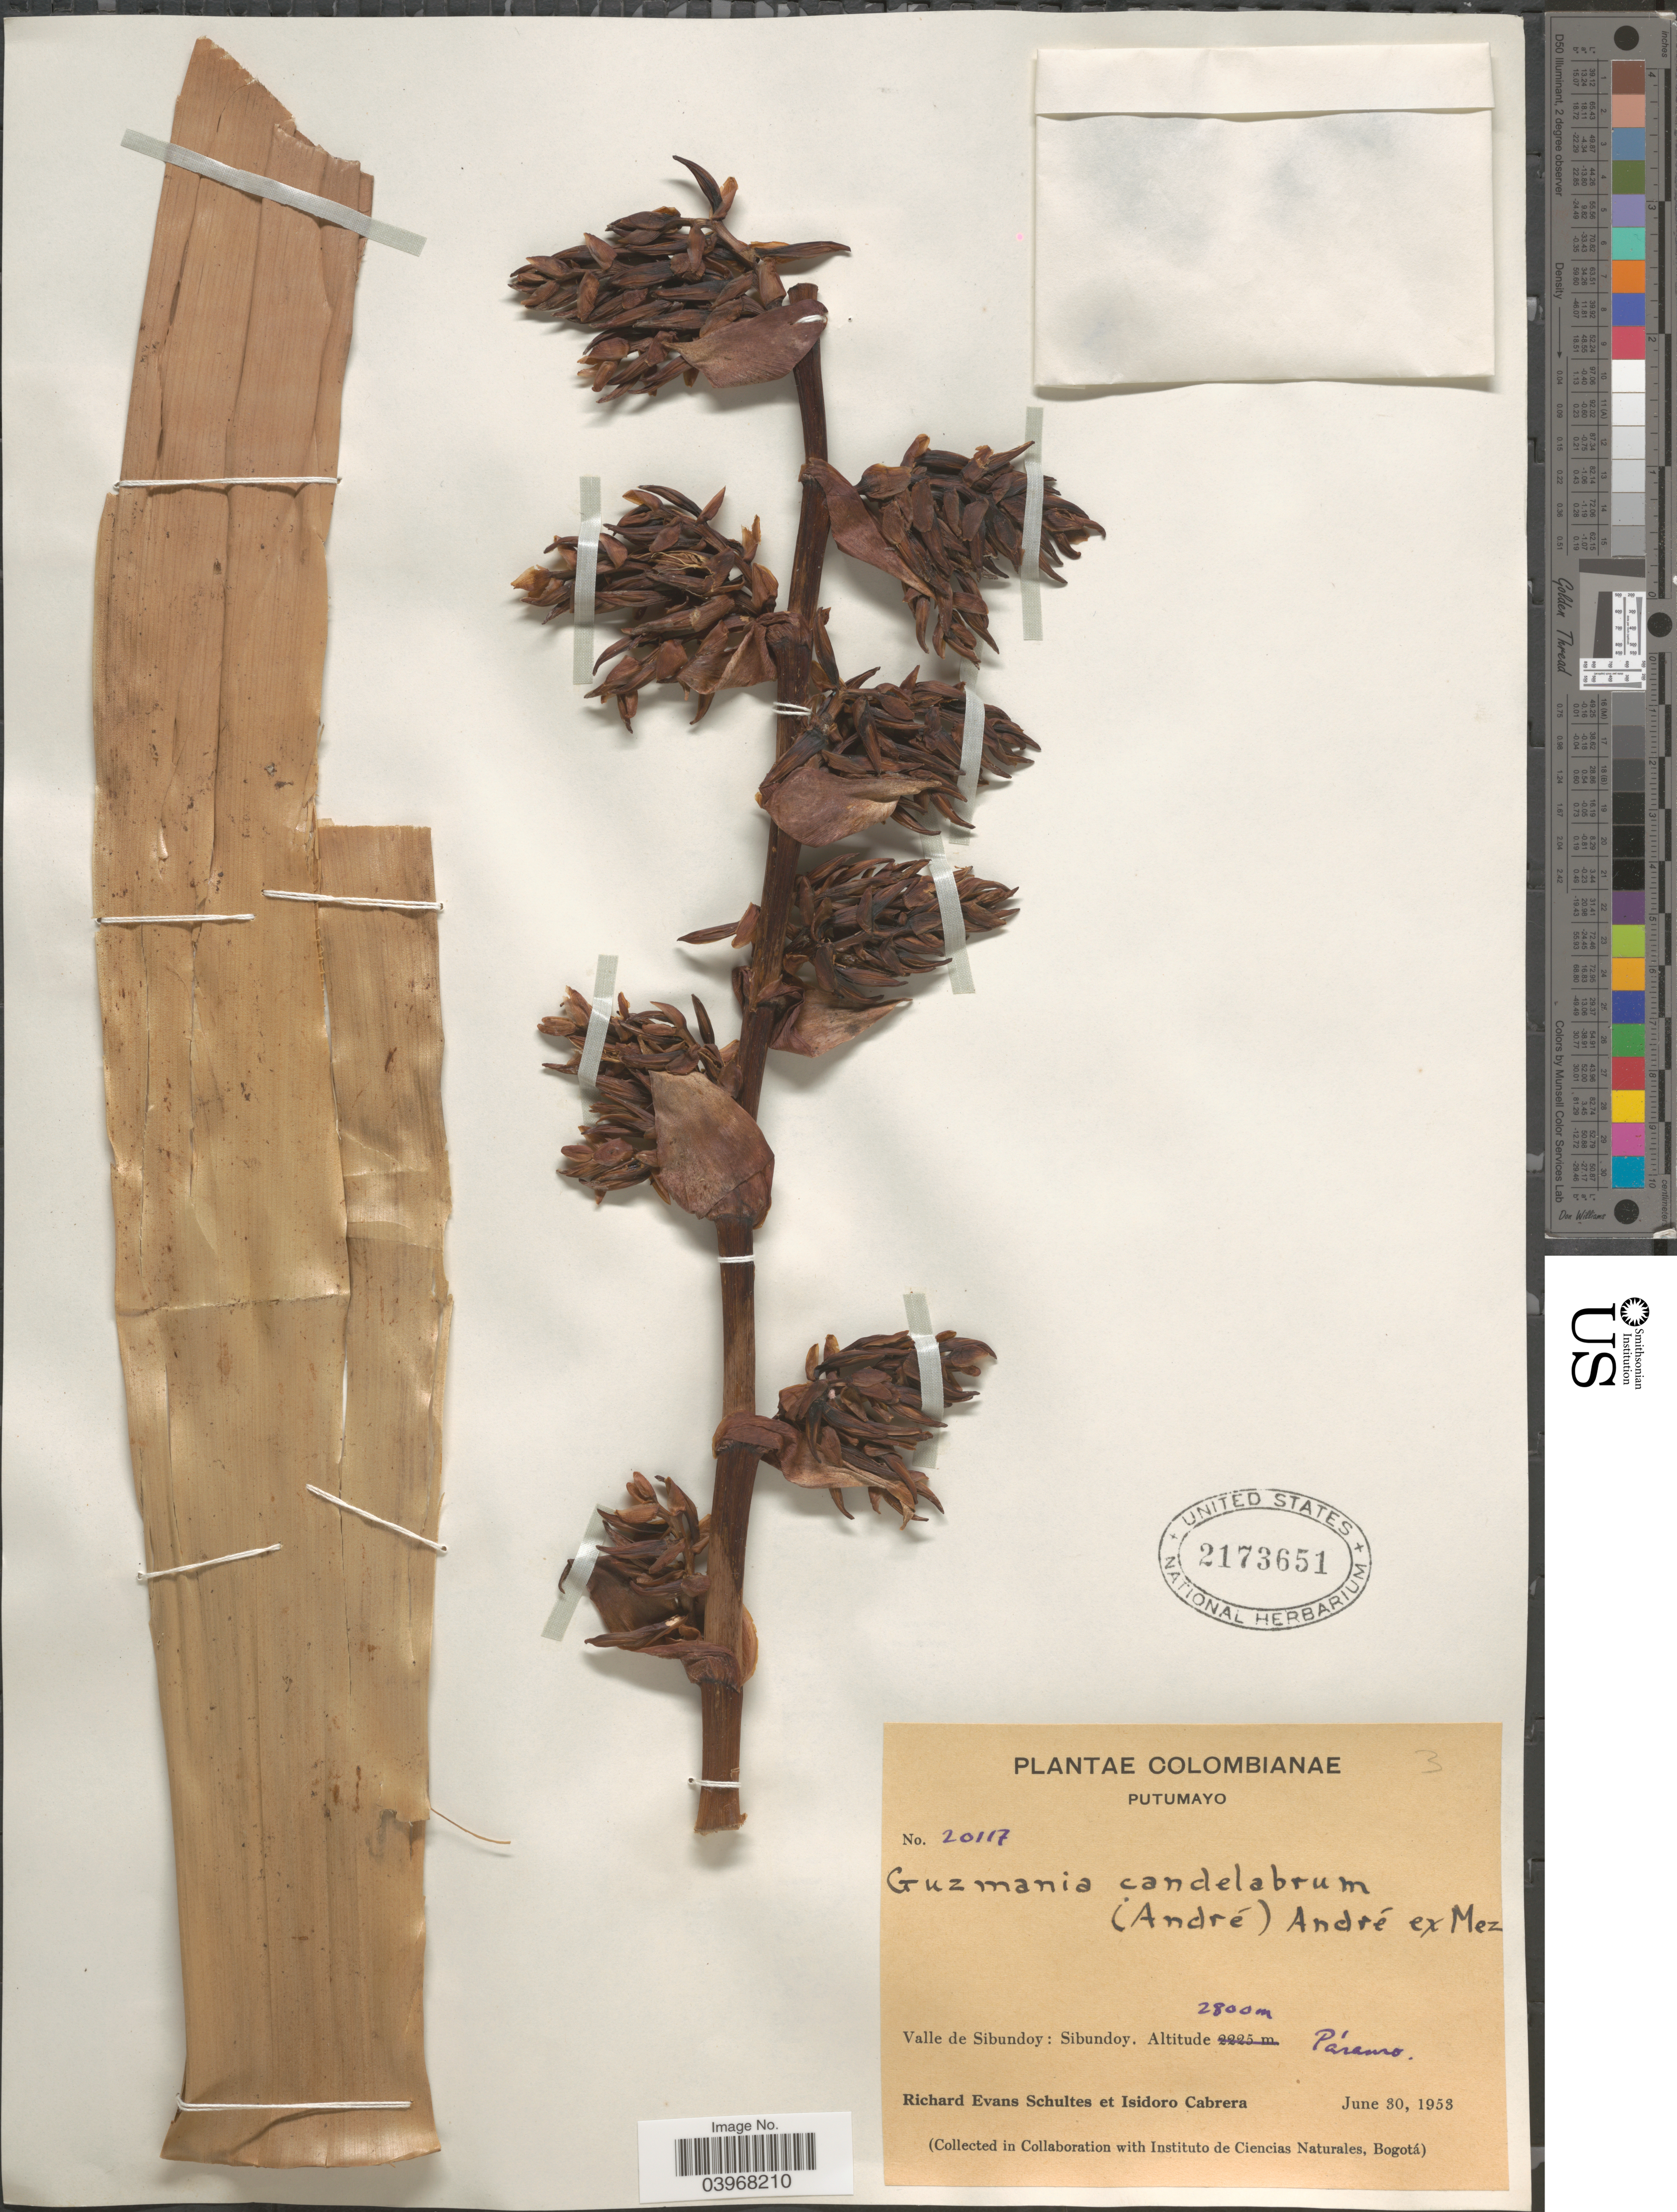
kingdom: Plantae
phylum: Tracheophyta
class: Liliopsida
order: Poales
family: Bromeliaceae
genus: Guzmania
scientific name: Guzmania candelabrum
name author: (André) André ex Mez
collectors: R. E. Schultes & I. Cabrera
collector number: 20117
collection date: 1953-06-30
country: Colombia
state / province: Putumayo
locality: Valle de Sibundoy: Sibundoy. Páramo.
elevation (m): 2800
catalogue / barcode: US 2173651